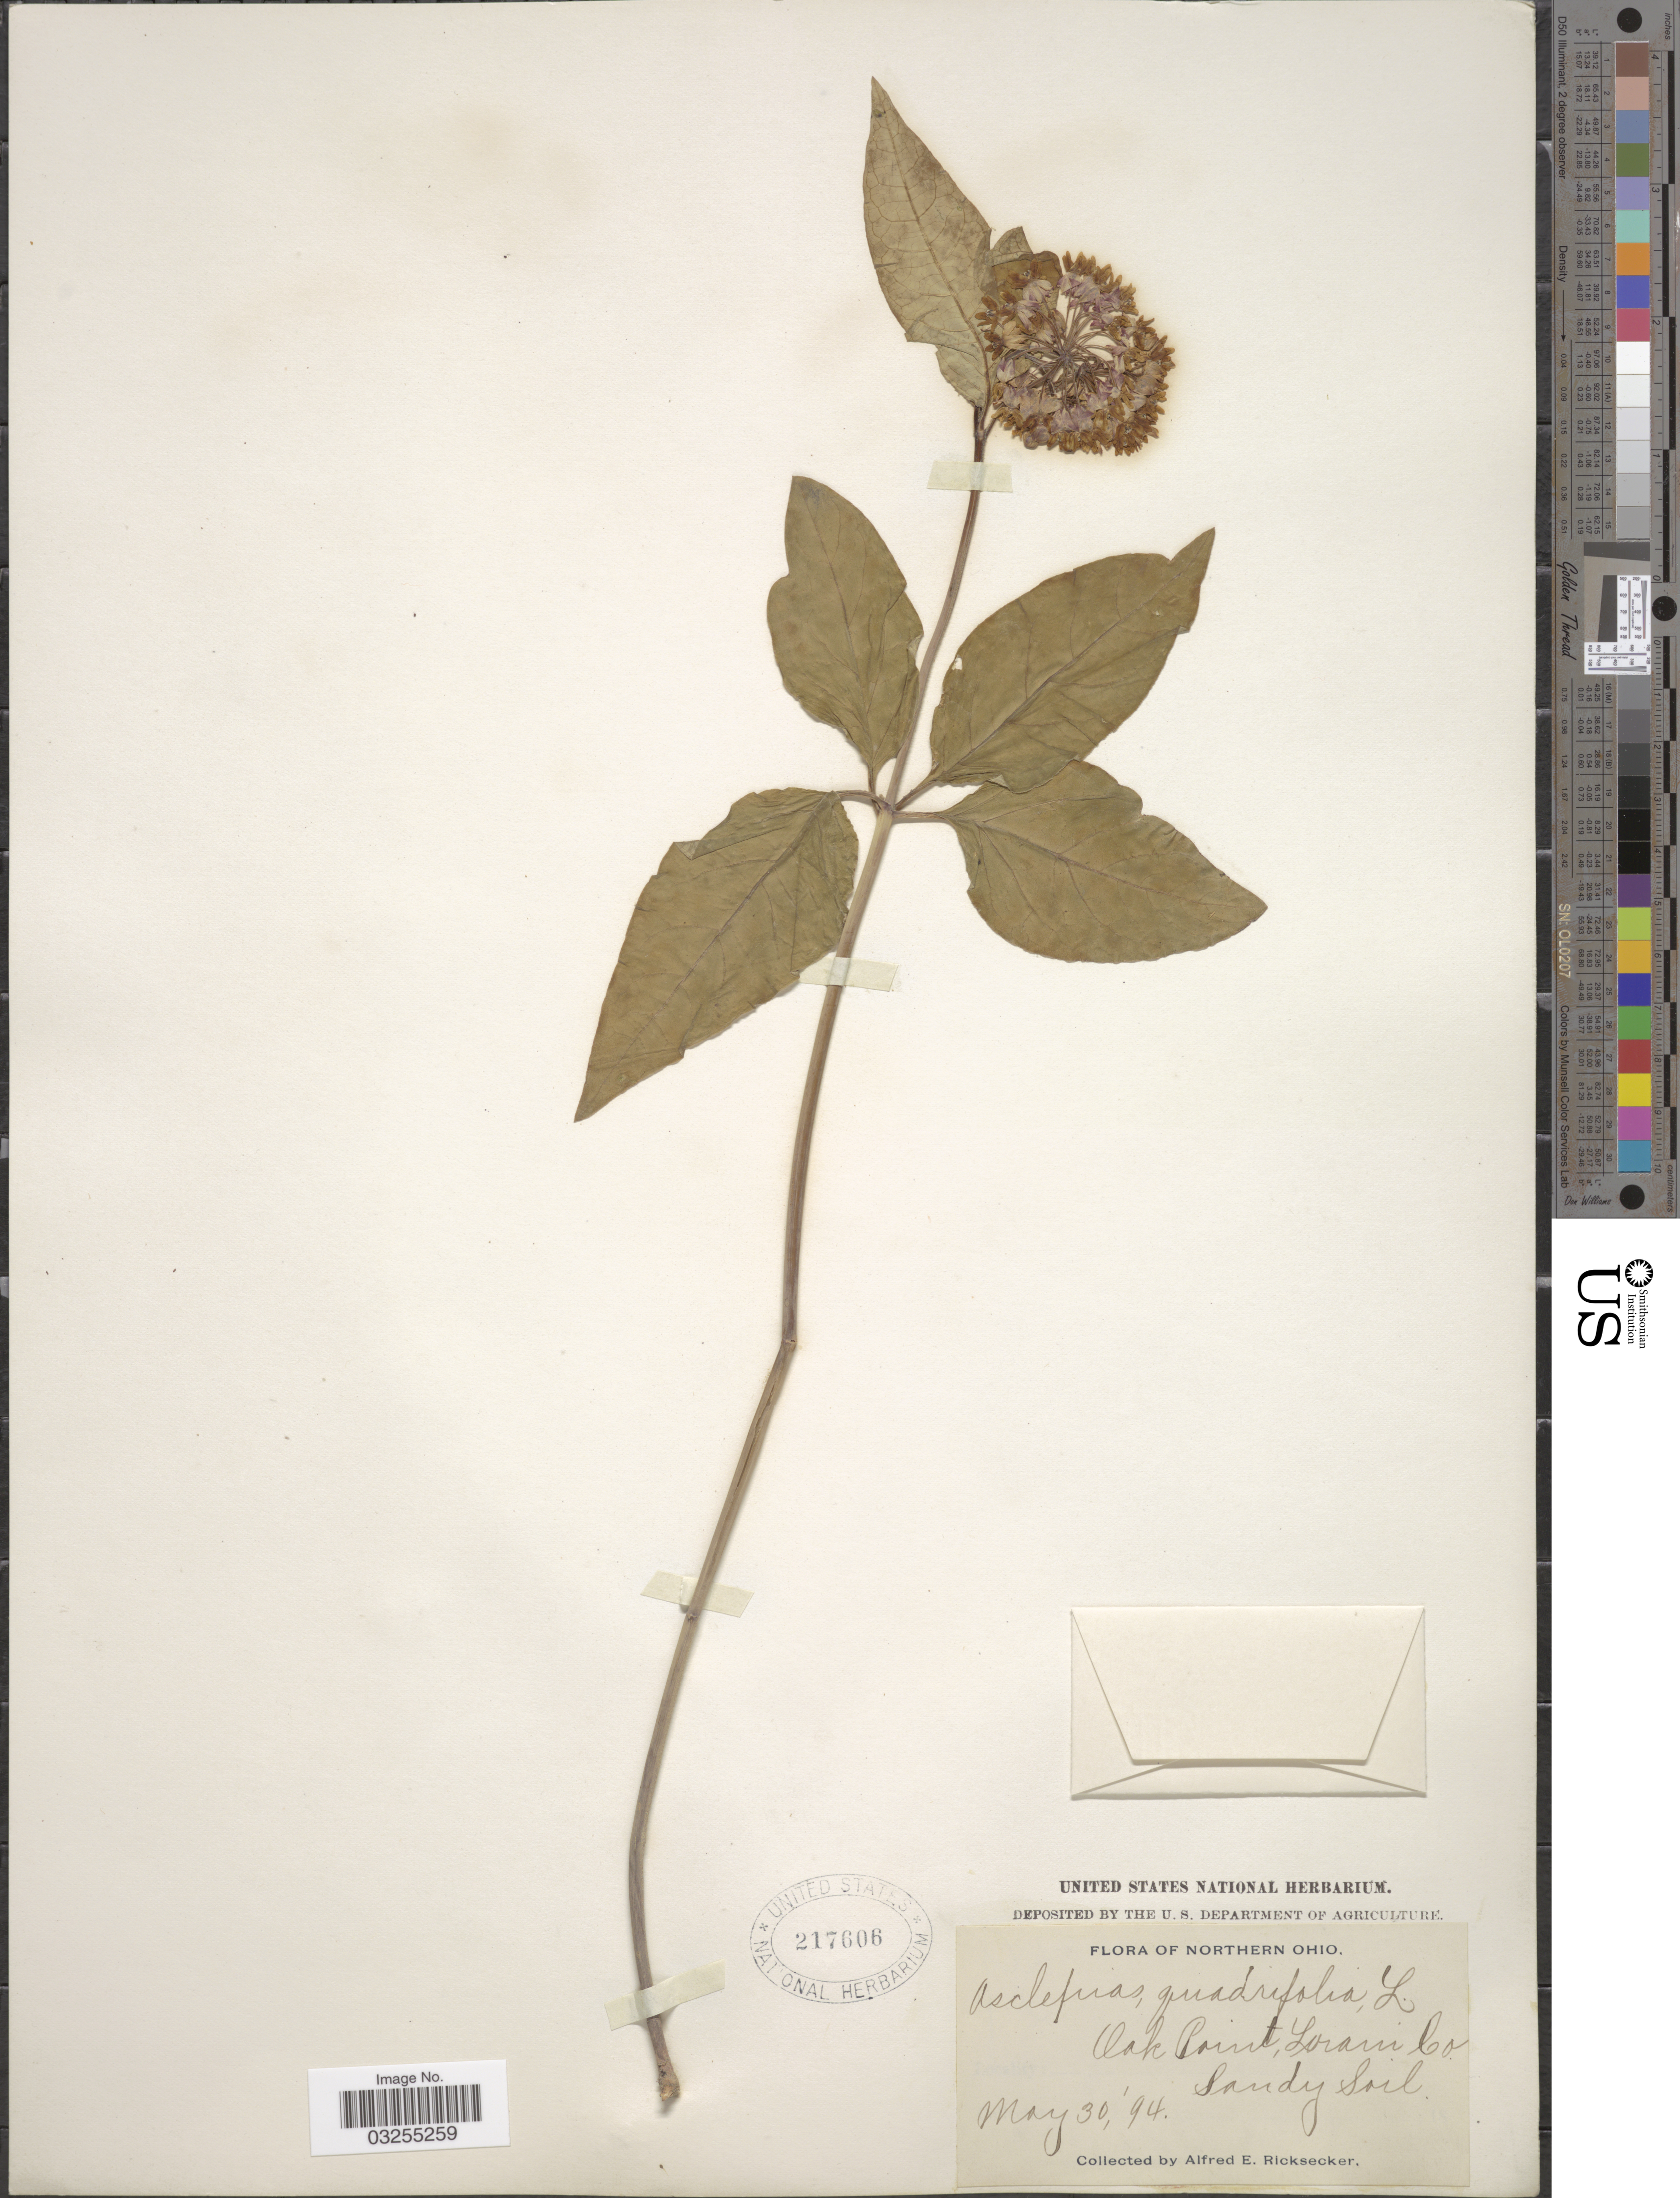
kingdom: Plantae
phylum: Tracheophyta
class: Magnoliopsida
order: Gentianales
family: Apocynaceae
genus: Asclepias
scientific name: Asclepias quadrifolia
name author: Jacq.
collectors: A. E. Ricksecker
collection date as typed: Transcribed d/m/y: 30/5/94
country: United States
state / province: Ohio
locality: Northern Ohio. Oak Point, Lorain Co.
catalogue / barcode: US 217606